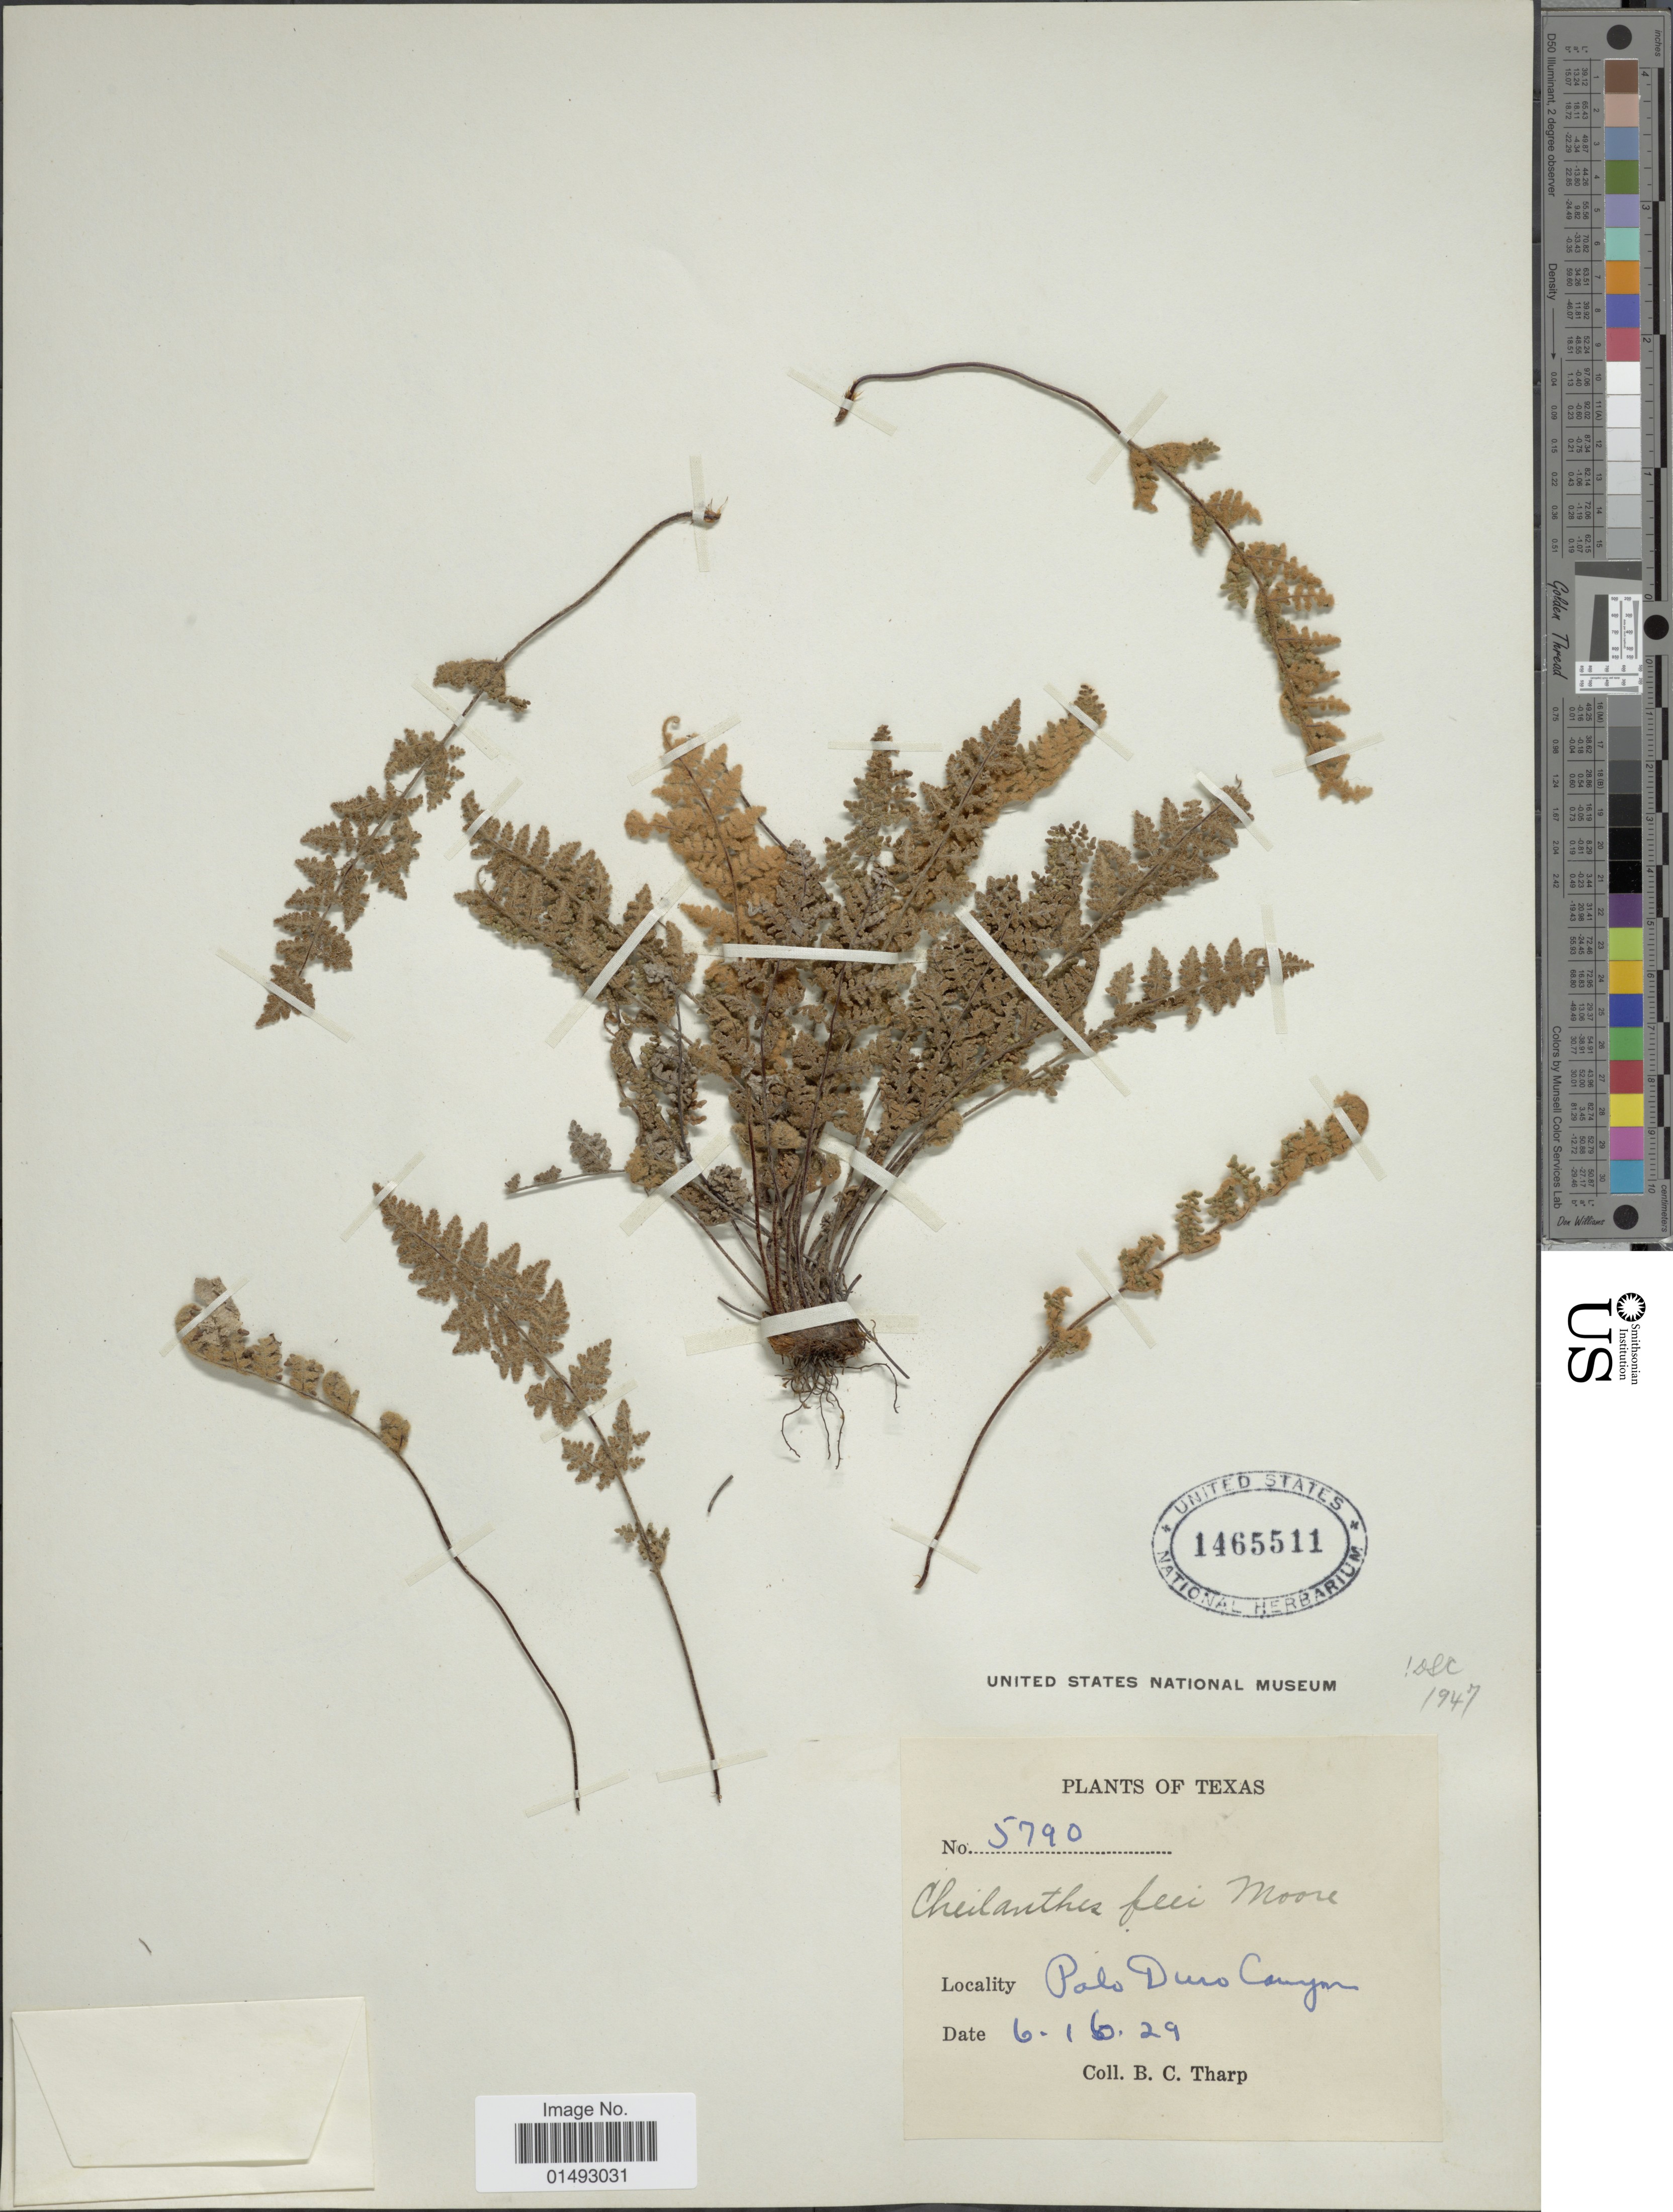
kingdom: Plantae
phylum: Tracheophyta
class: Polypodiopsida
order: Polypodiales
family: Pteridaceae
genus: Myriopteris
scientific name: Myriopteris gracilis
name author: Fée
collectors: B. C. Tharp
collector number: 5790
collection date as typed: Transcribed d/m/y: 16/6/29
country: United States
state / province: Texas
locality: Palo Duro Canyon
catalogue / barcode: US 1465511